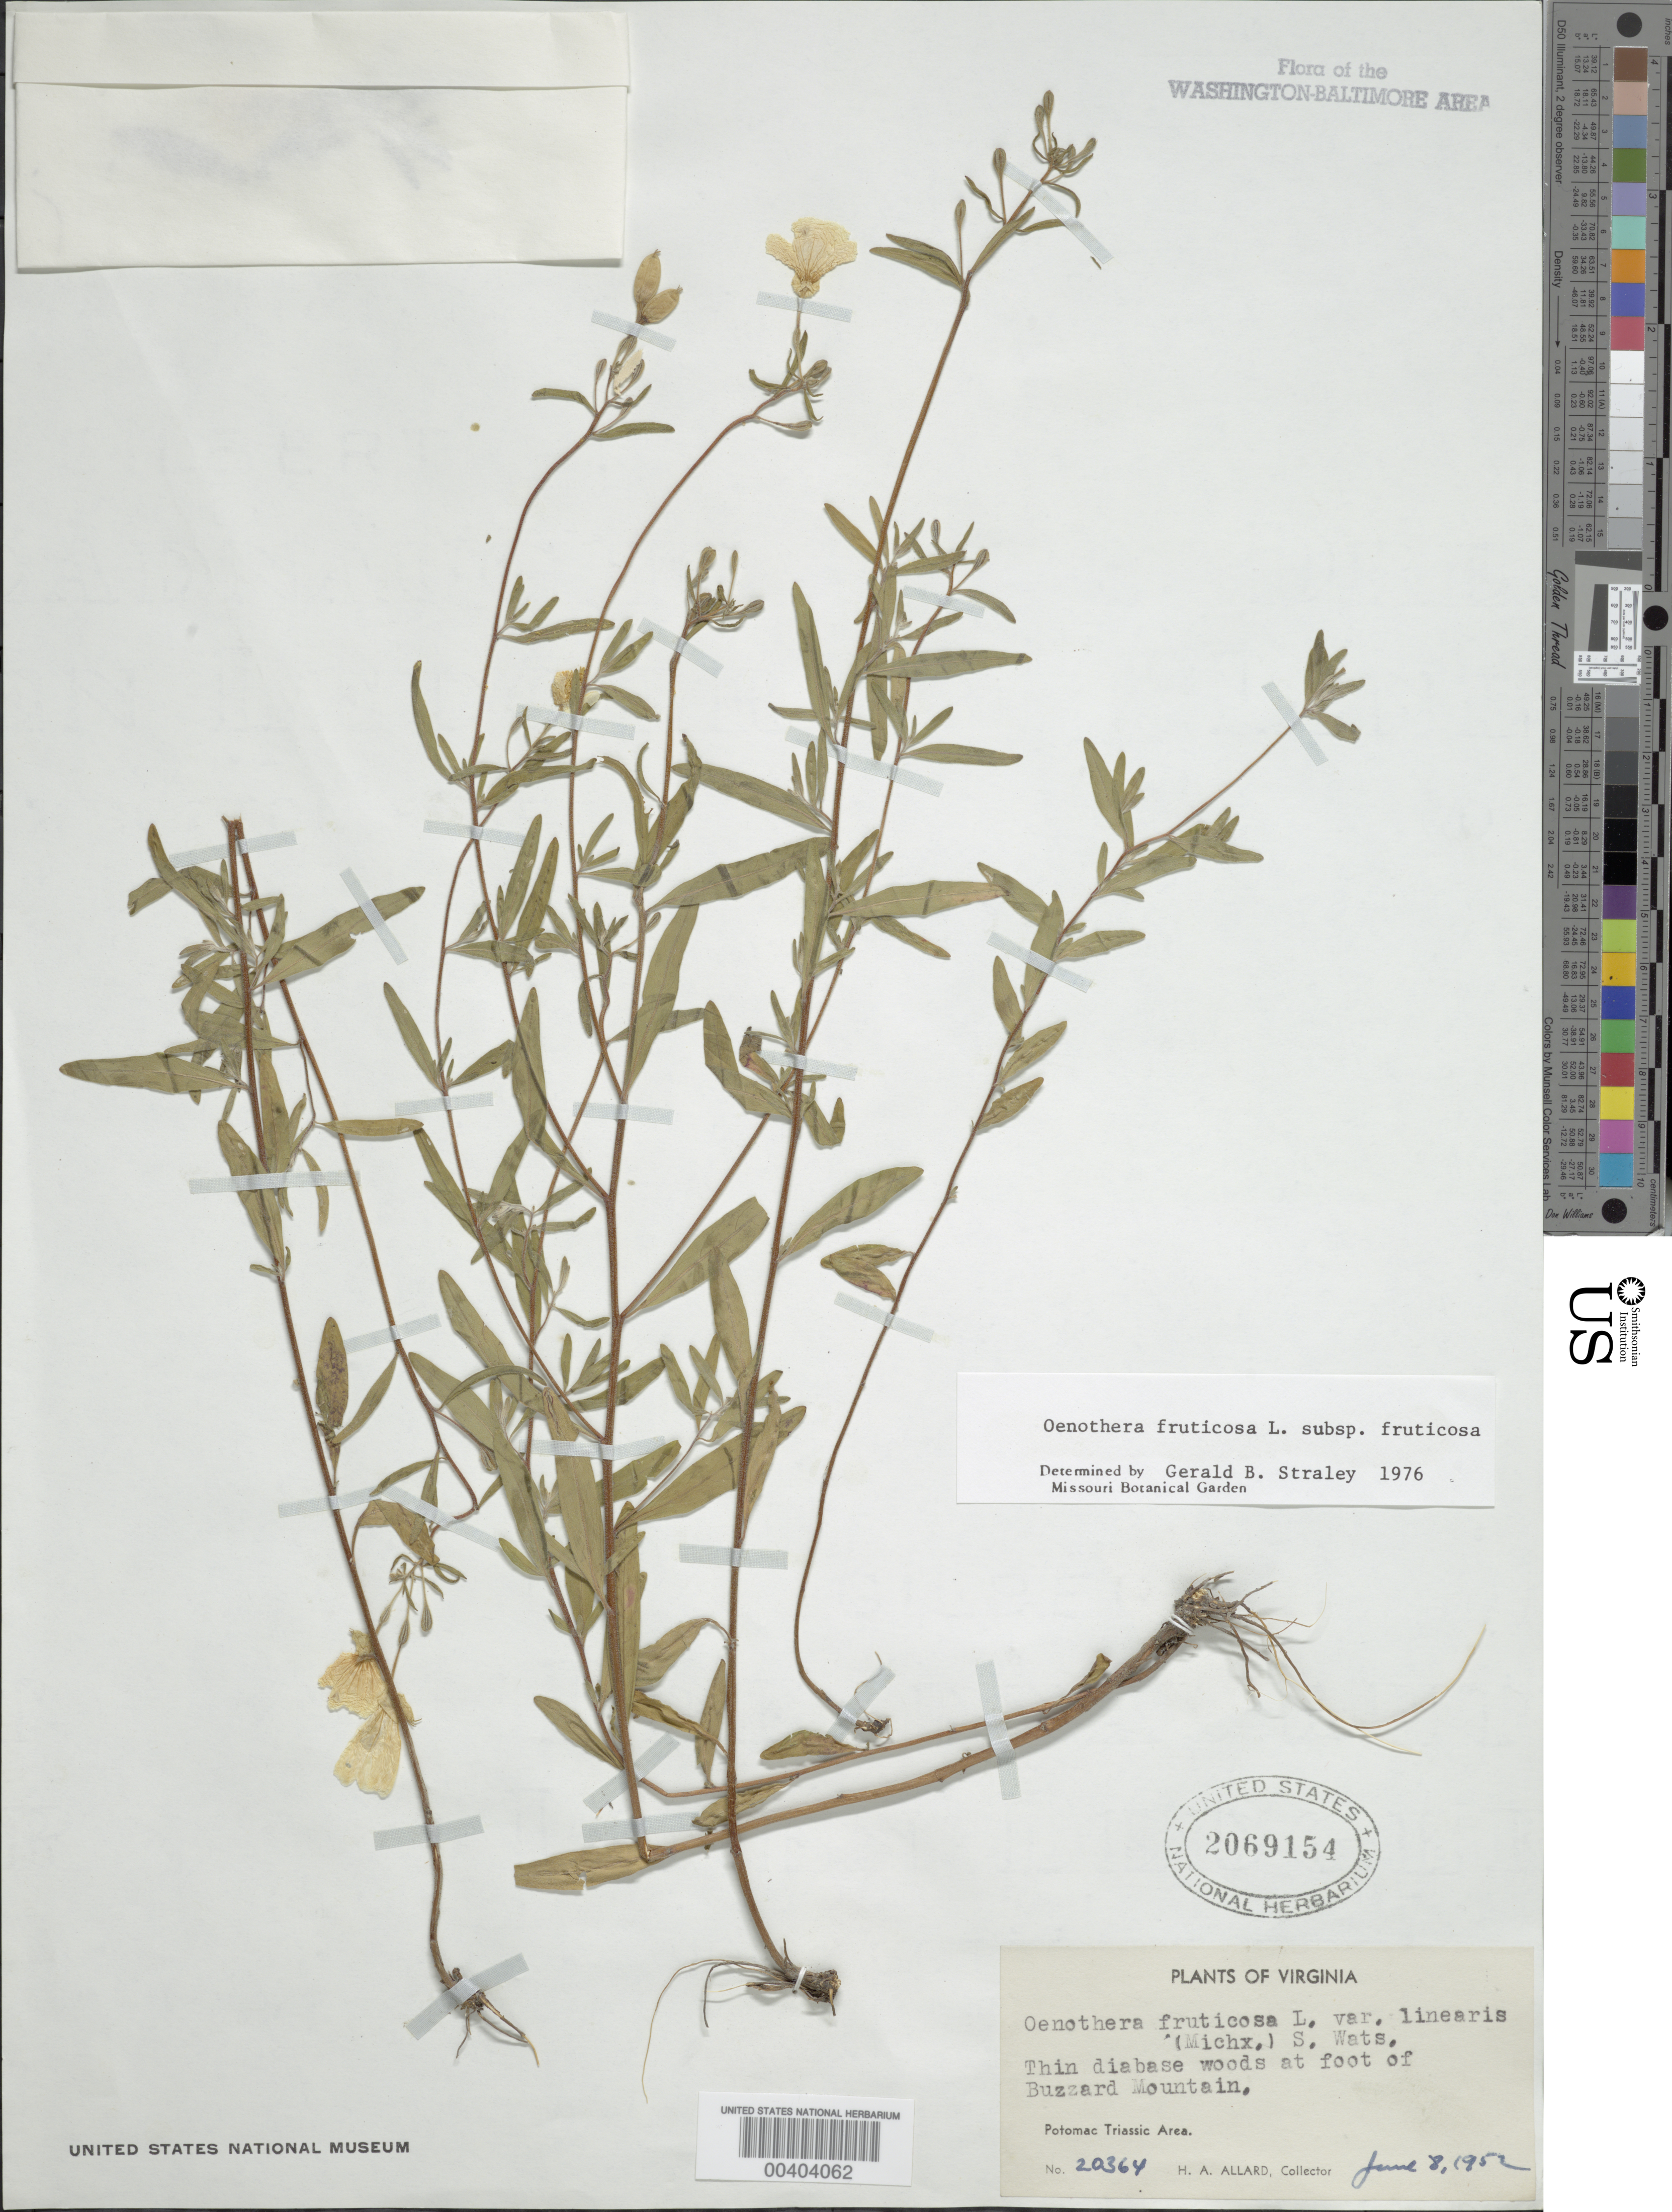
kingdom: Plantae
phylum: Tracheophyta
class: Magnoliopsida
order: Myrtales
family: Onagraceae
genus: Oenothera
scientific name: Oenothera fruticosa subsp. fruticosa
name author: L.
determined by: Straley, G. B.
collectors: H. A. Allard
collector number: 20364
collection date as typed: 08 Jun 1952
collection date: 1952-06-08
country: United States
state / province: Virginia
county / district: Culpeper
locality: Foot of Buzzard Mountain, Potomac Triassic area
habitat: Thin diabase woods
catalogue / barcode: US 2069154